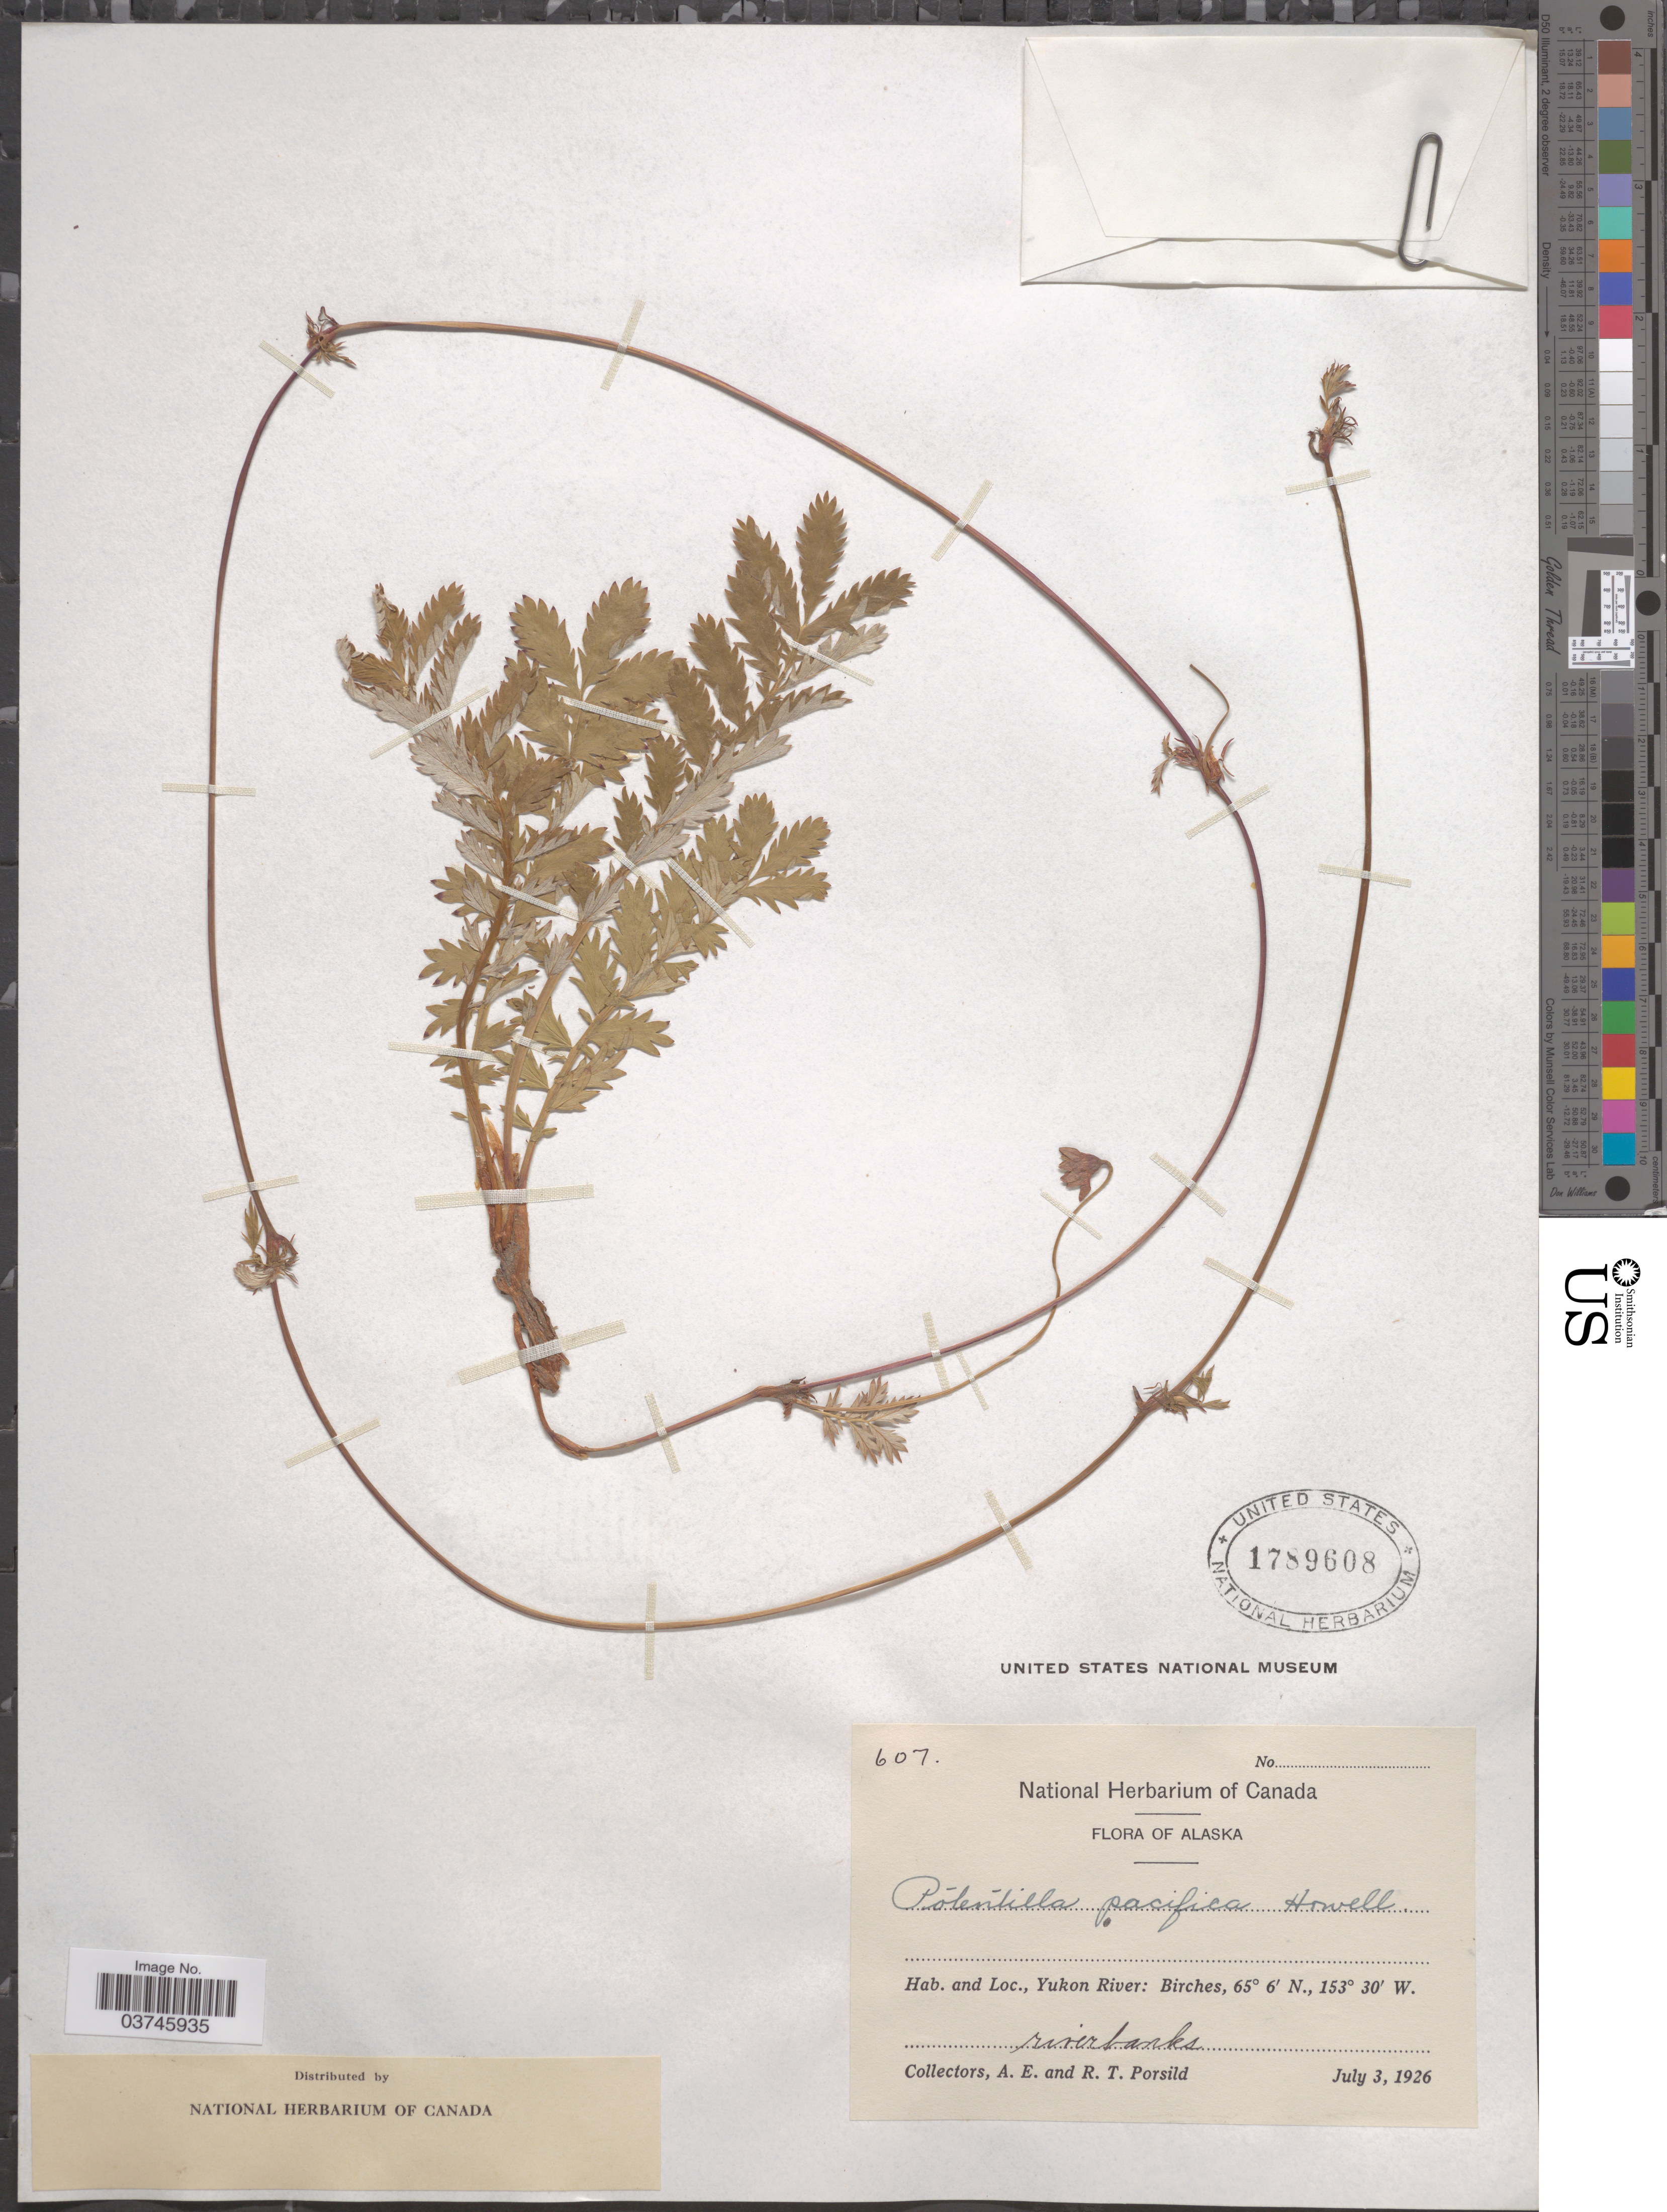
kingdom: Plantae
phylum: Tracheophyta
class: Magnoliopsida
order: Rosales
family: Rosaceae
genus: Argentina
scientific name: Argentina pacifica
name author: (Howell) Rydb.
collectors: A. E. Porsild & R. T. Porsild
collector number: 607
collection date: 1926-07-03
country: United States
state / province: Alaska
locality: Yukon River: Birches.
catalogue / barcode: US 1789608